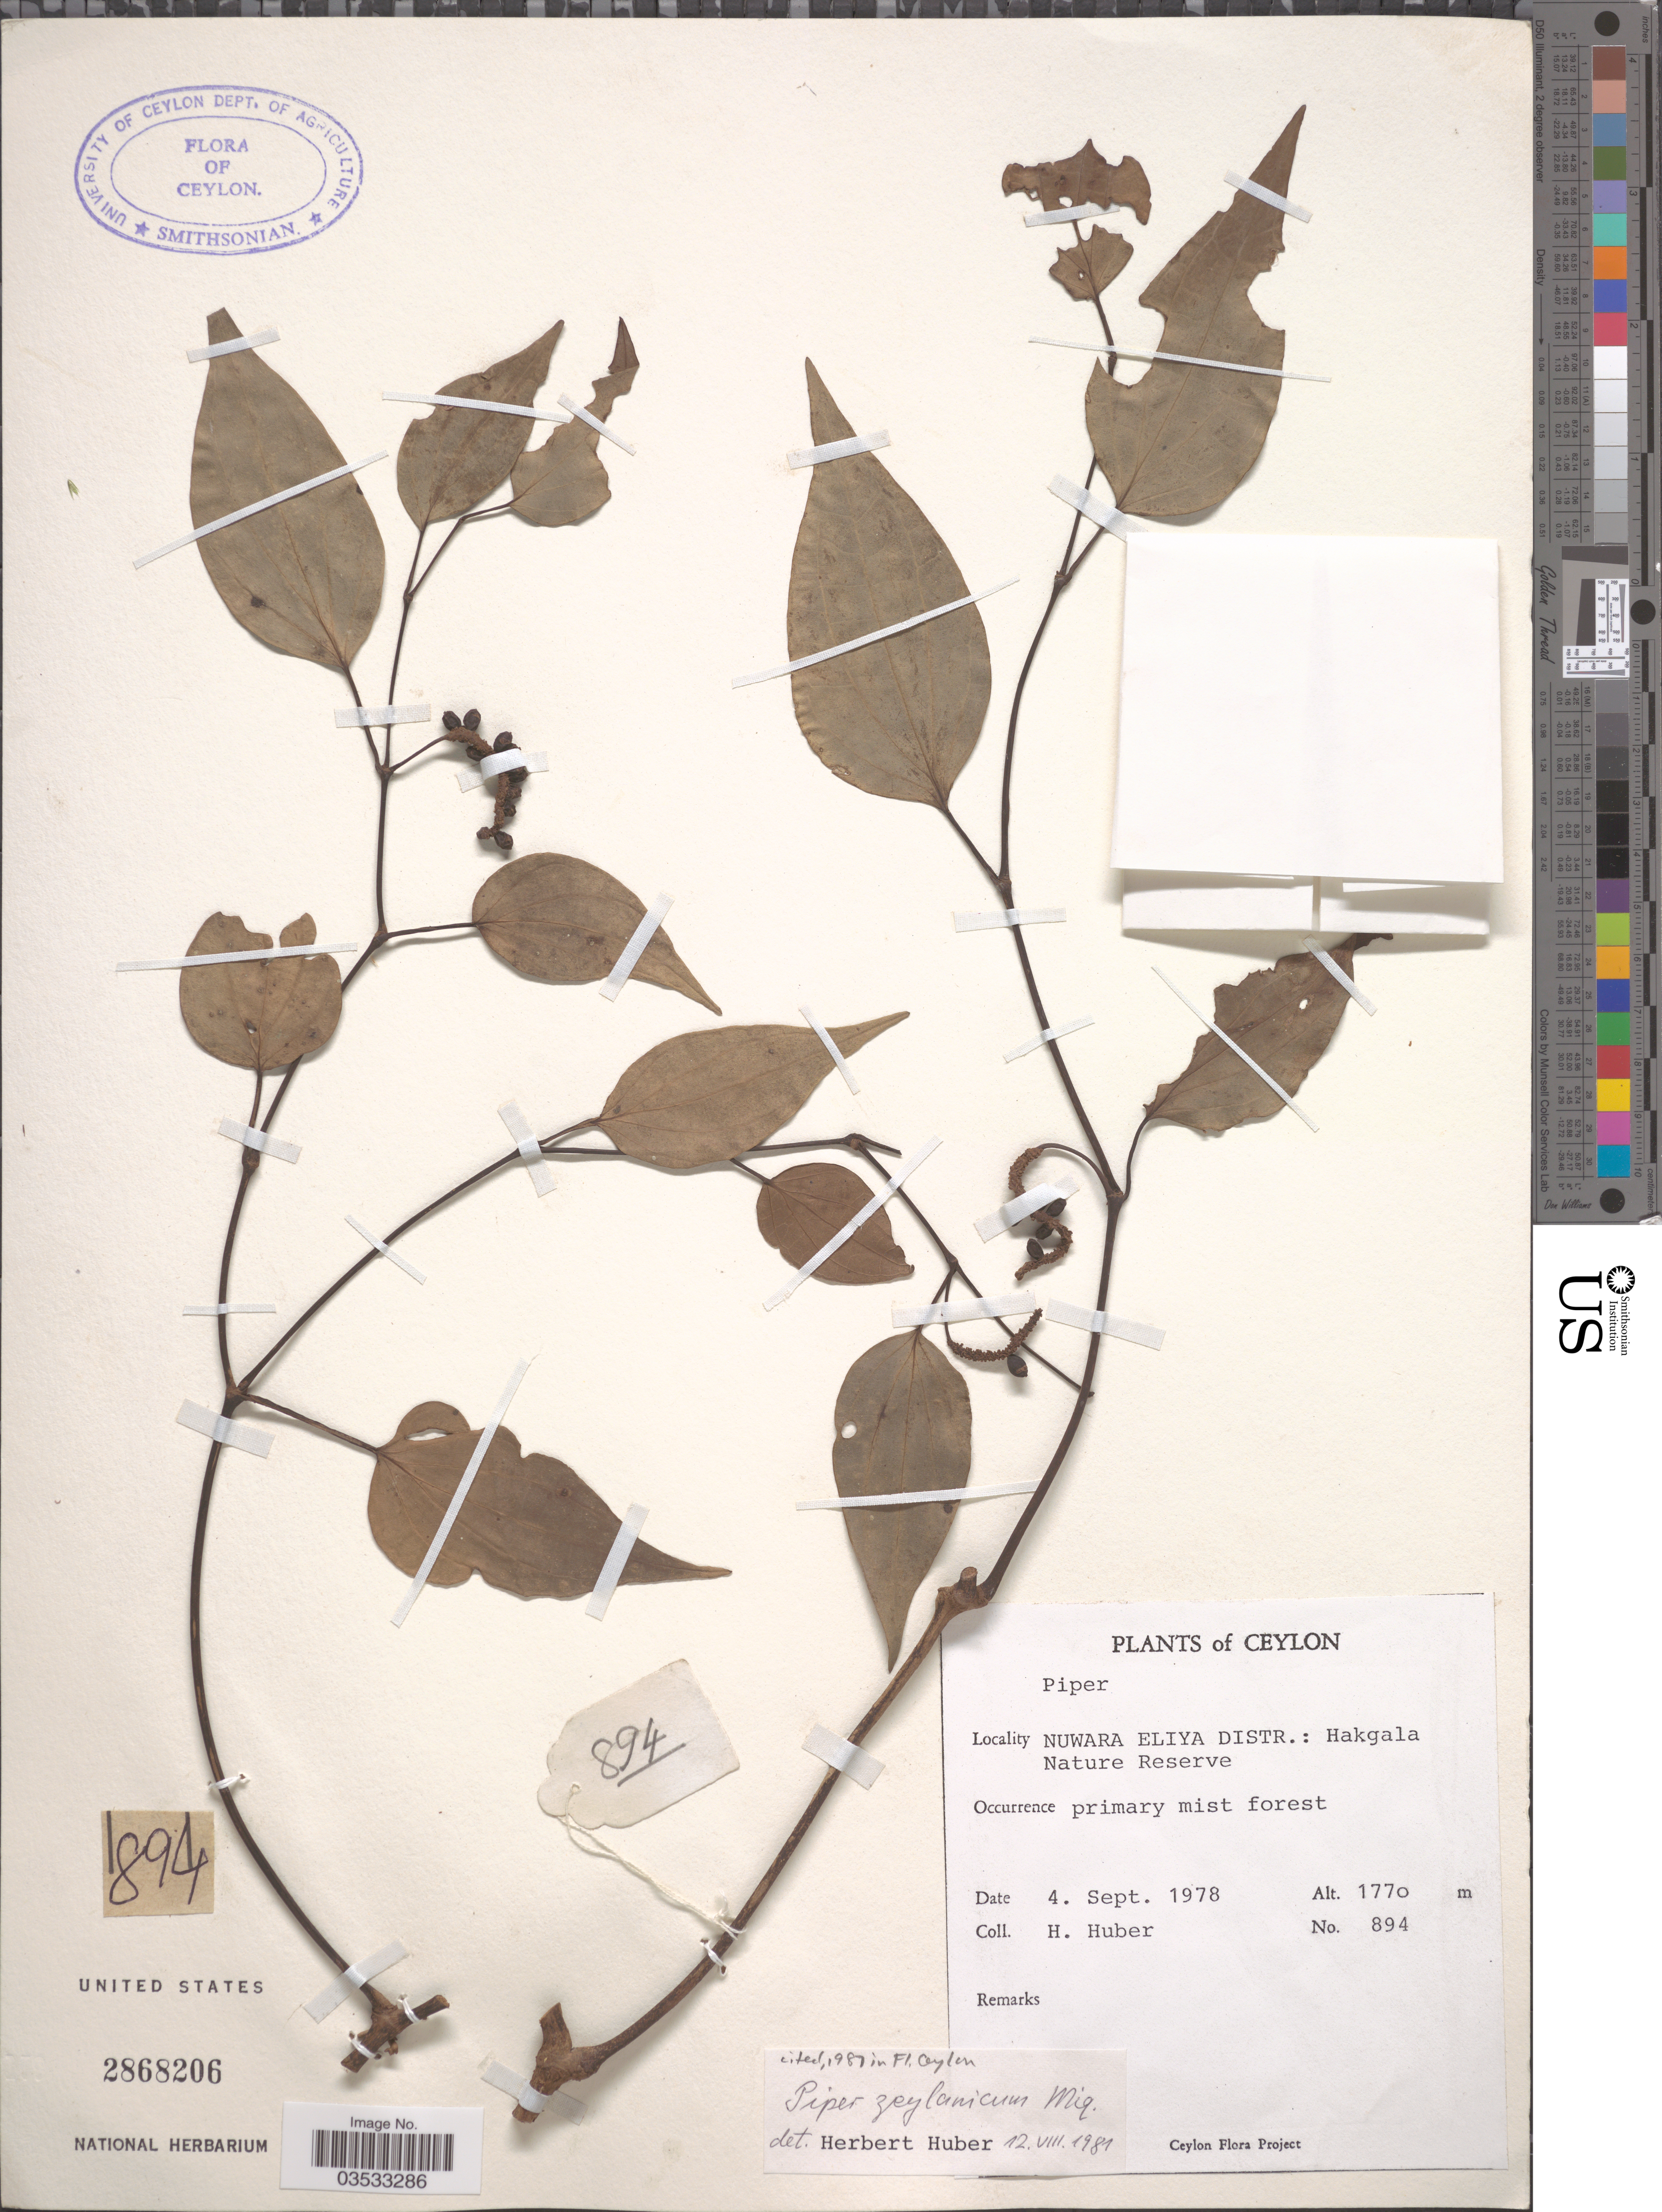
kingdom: Plantae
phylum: Tracheophyta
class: Magnoliopsida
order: Piperales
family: Piperaceae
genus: Piper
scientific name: Piper zeylanicum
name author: Miq.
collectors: H. Huber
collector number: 894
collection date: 1978-09-04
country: Sri Lanka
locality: Ceylon. Nuwara Eliya Distr.: Hakgala Nature Reserve.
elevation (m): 1770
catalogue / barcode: US 2868206